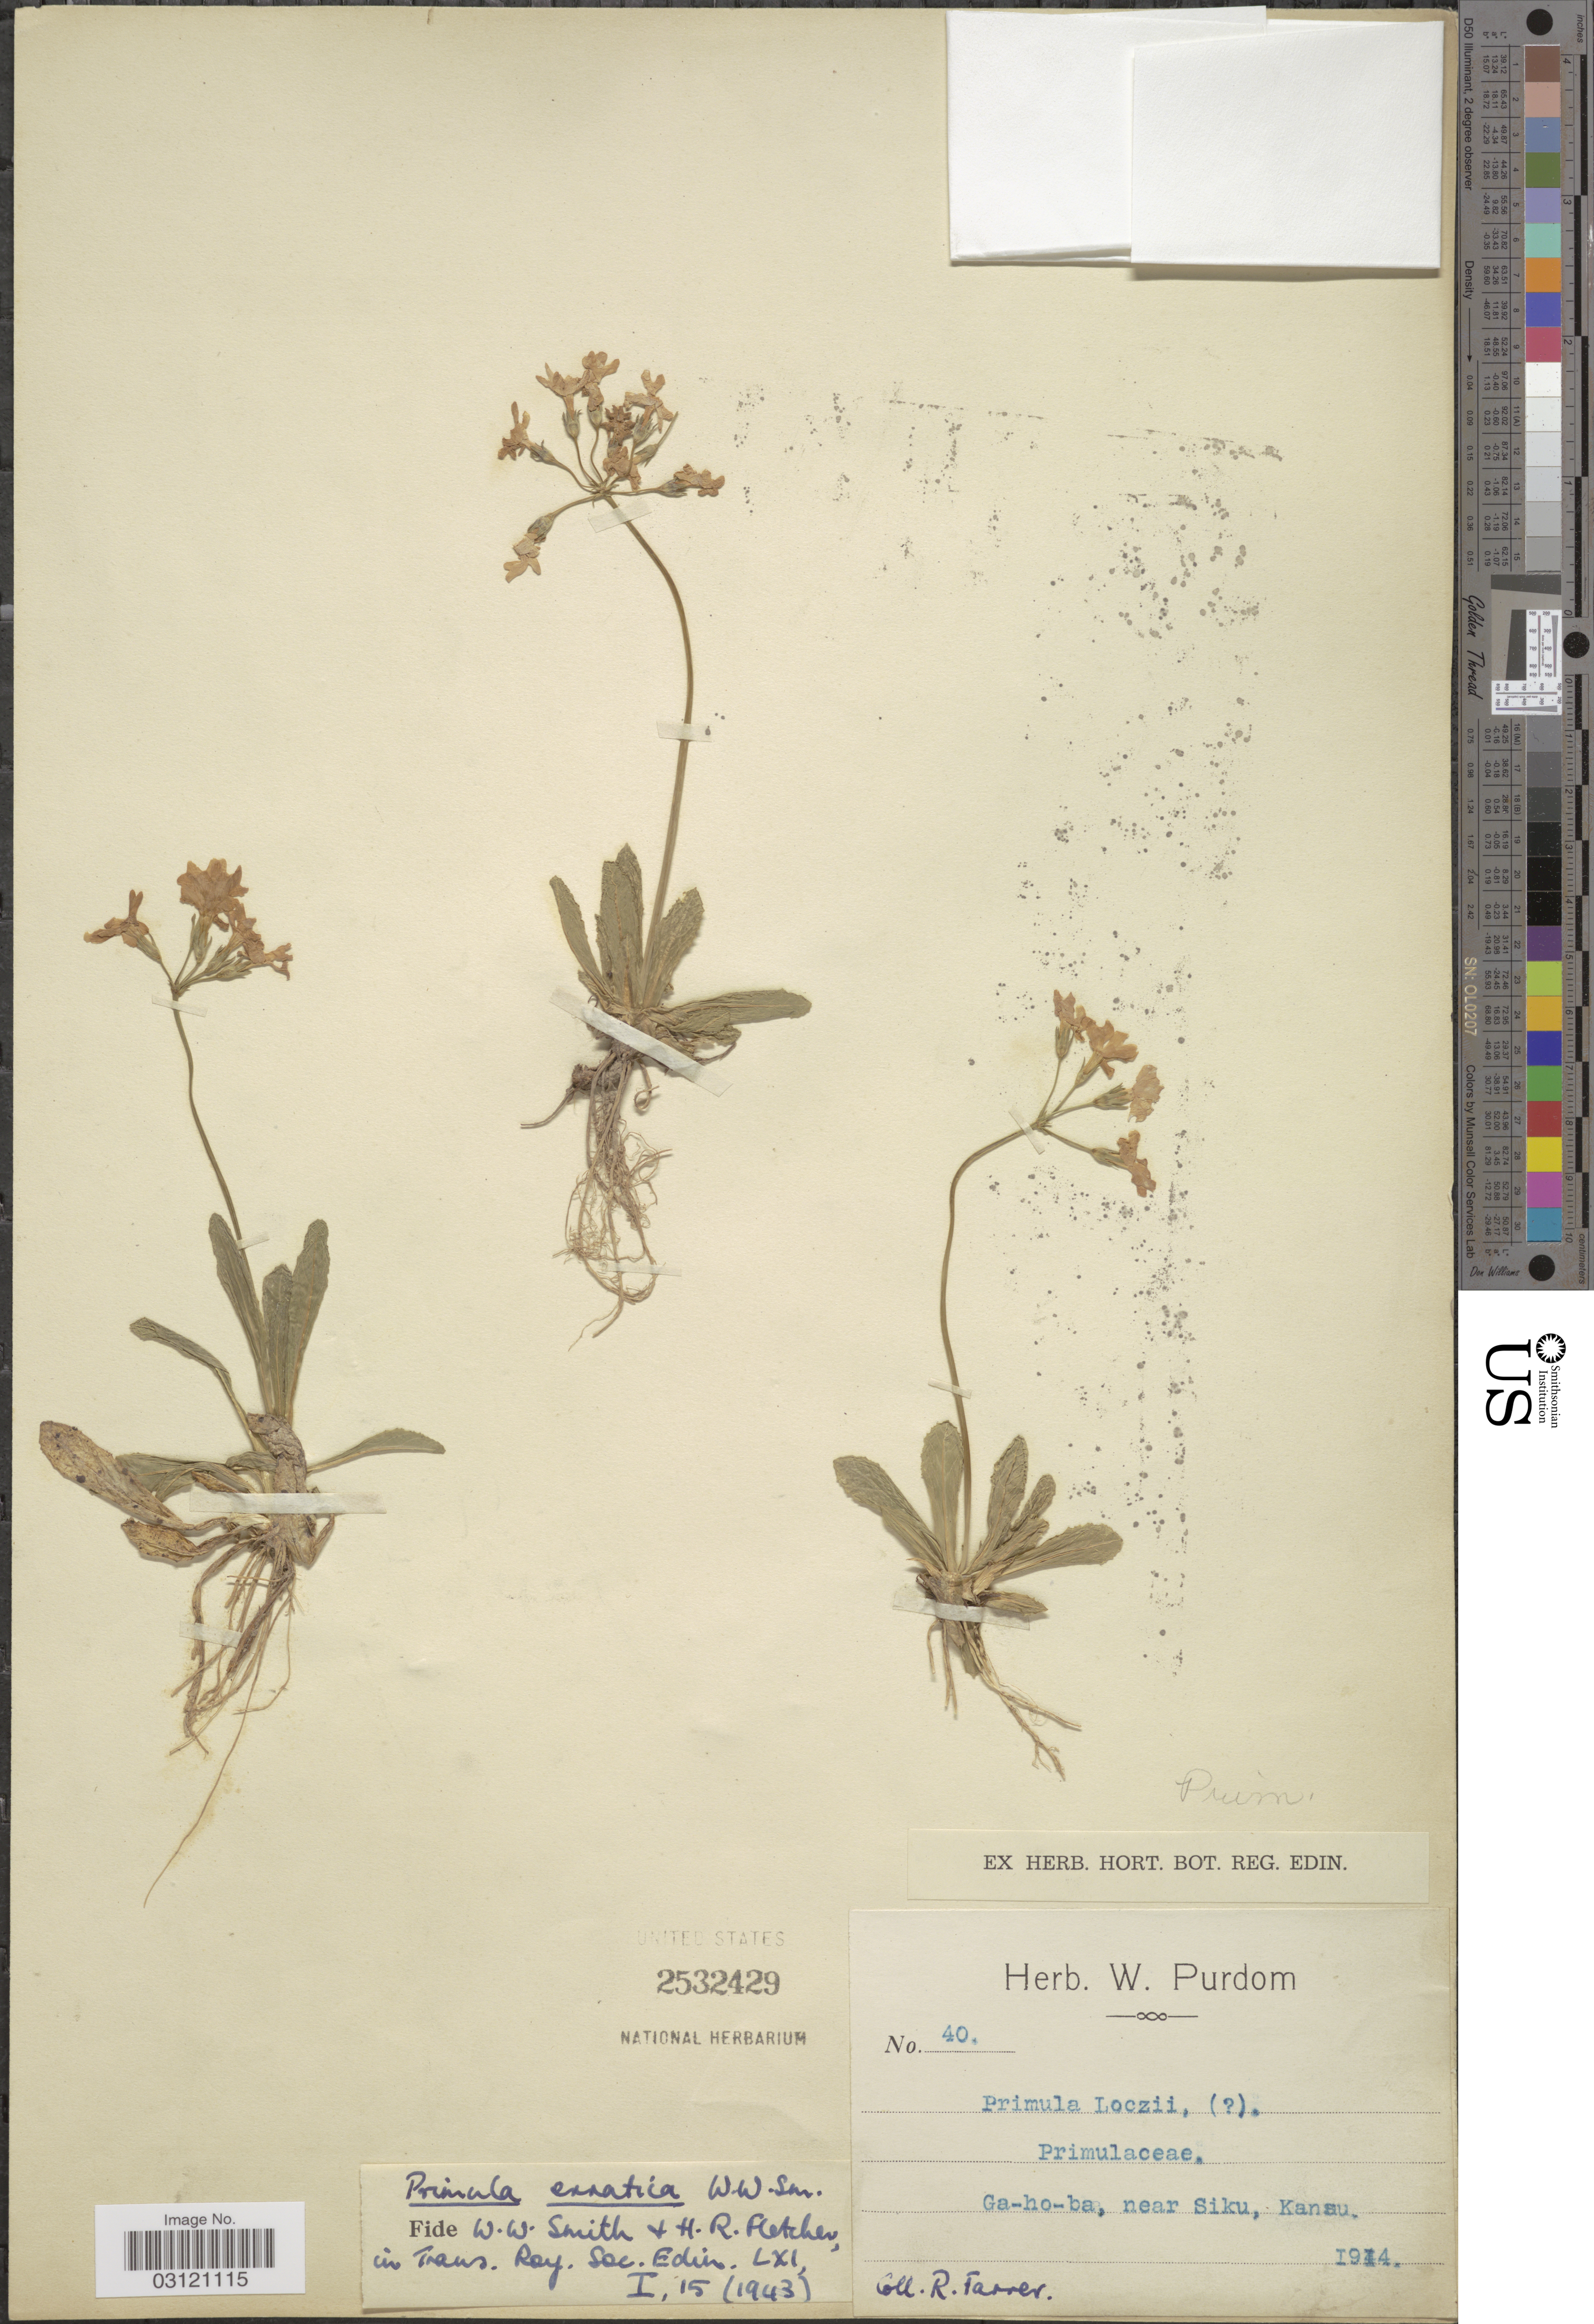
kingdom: Plantae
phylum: Tracheophyta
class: Magnoliopsida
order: Ericales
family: Primulaceae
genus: Primula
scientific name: Primula erratica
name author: W.W. Sm.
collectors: R. Farrer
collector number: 40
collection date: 1914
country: China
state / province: Gansu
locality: Ga-ho-ba, near Siku, Kansu.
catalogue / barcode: US 2532429